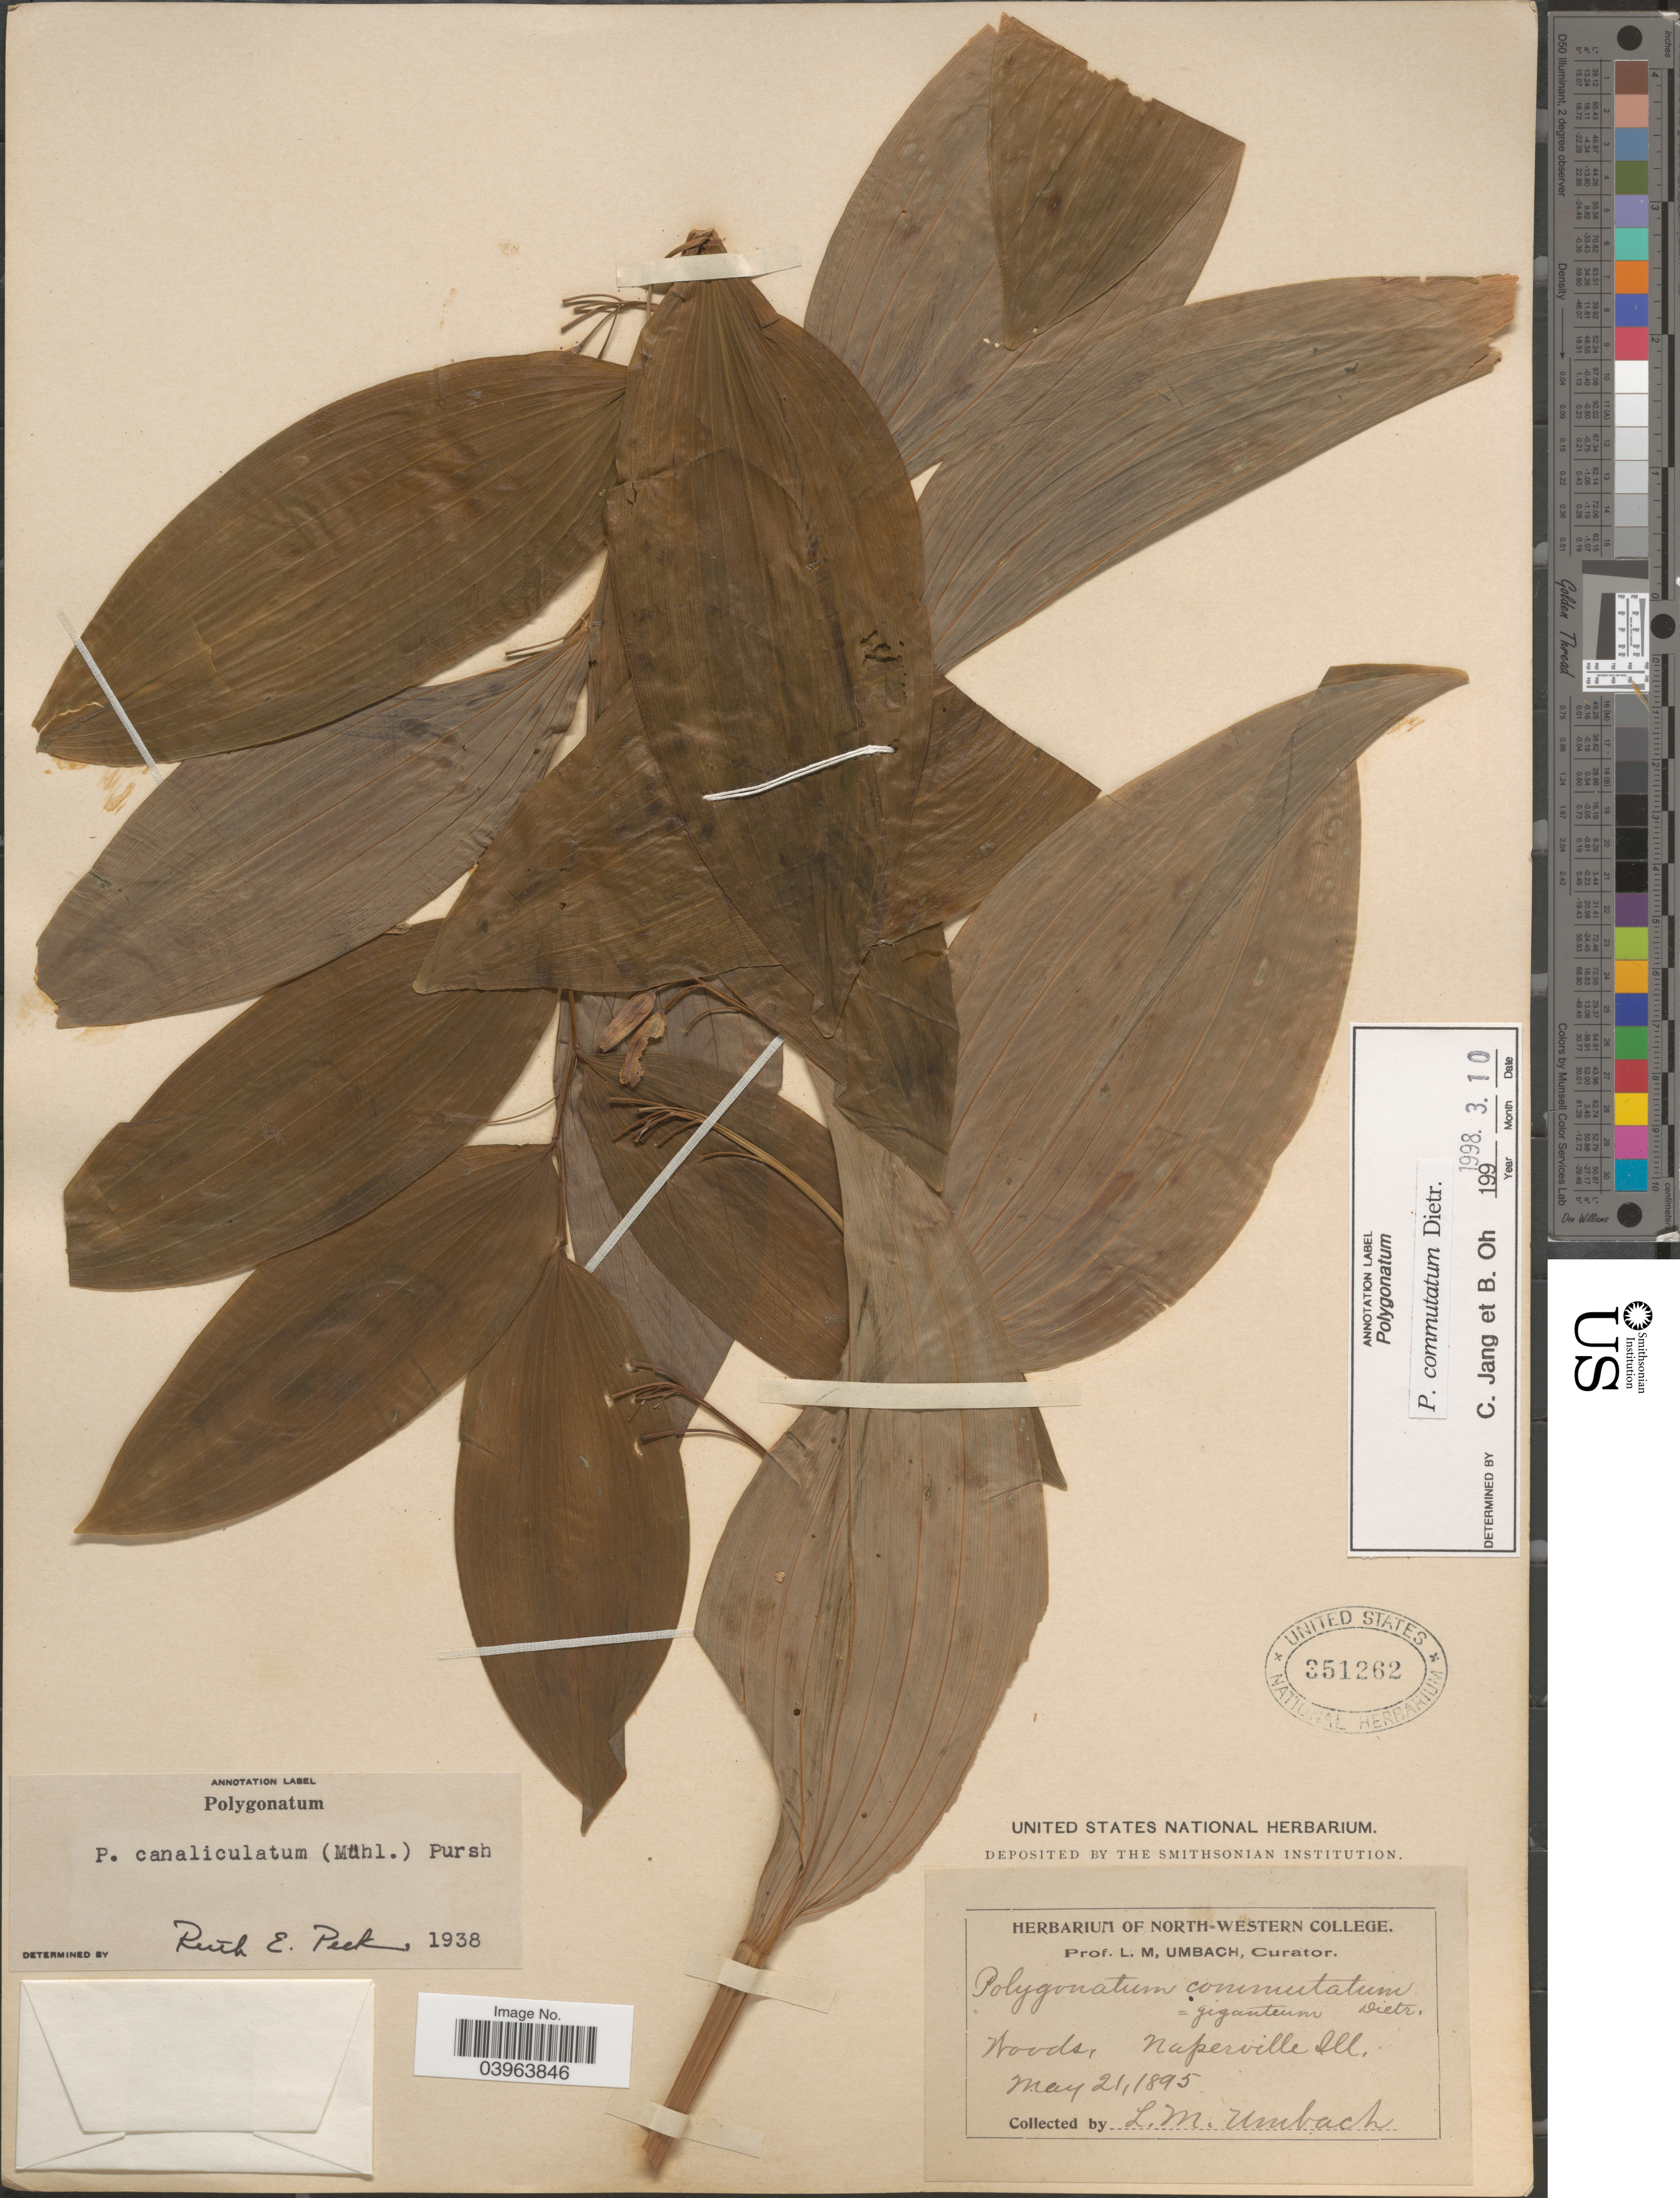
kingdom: Plantae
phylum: Tracheophyta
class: Liliopsida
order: Asparagales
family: Asparagaceae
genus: Polygonatum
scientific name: Polygonatum commutatum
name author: (Schult. f.) A. Dietr.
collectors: L. M. Umbach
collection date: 1895-05-21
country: United States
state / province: Illinois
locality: Naperville.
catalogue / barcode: US 351262